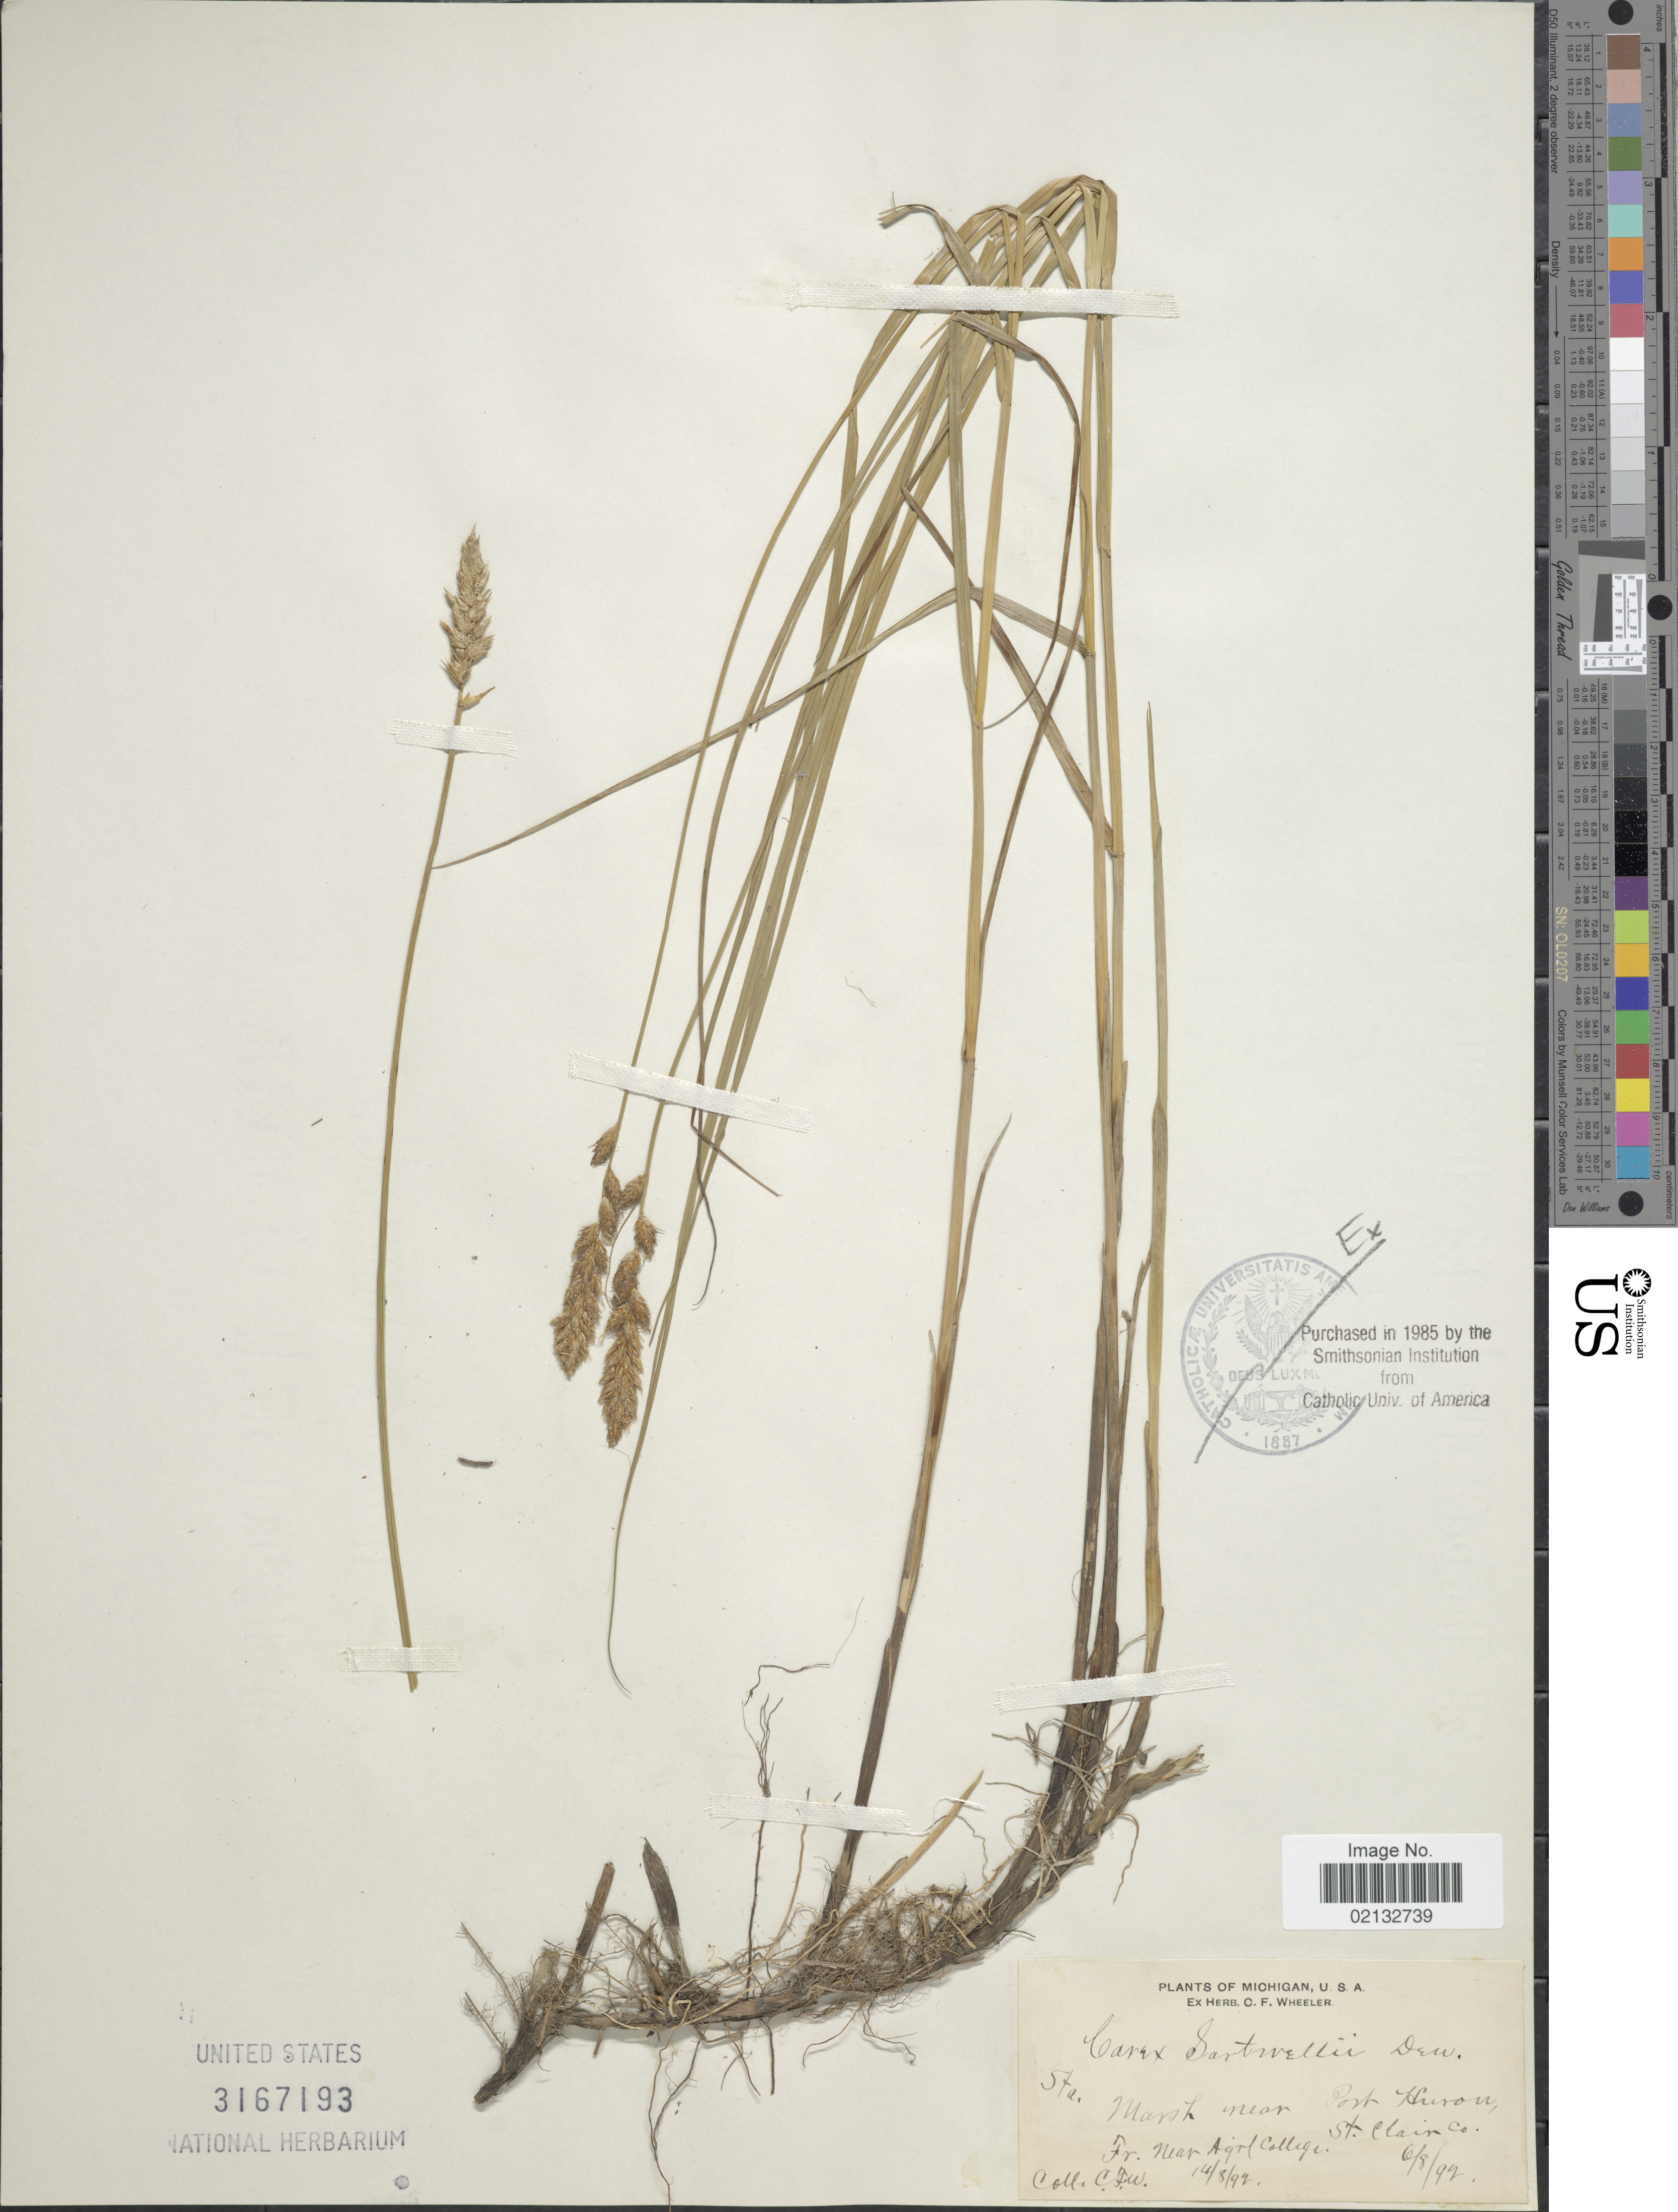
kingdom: Plantae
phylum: Tracheophyta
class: Liliopsida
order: Poales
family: Cyperaceae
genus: Carex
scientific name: Carex sartwellii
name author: Dewey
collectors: C. Wheeler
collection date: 1892-08-06/1892-08-14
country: United States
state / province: Michigan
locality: Marsh near Port Huron, St. Clair Co. Fr. near Agr'l College.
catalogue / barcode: US 3167193